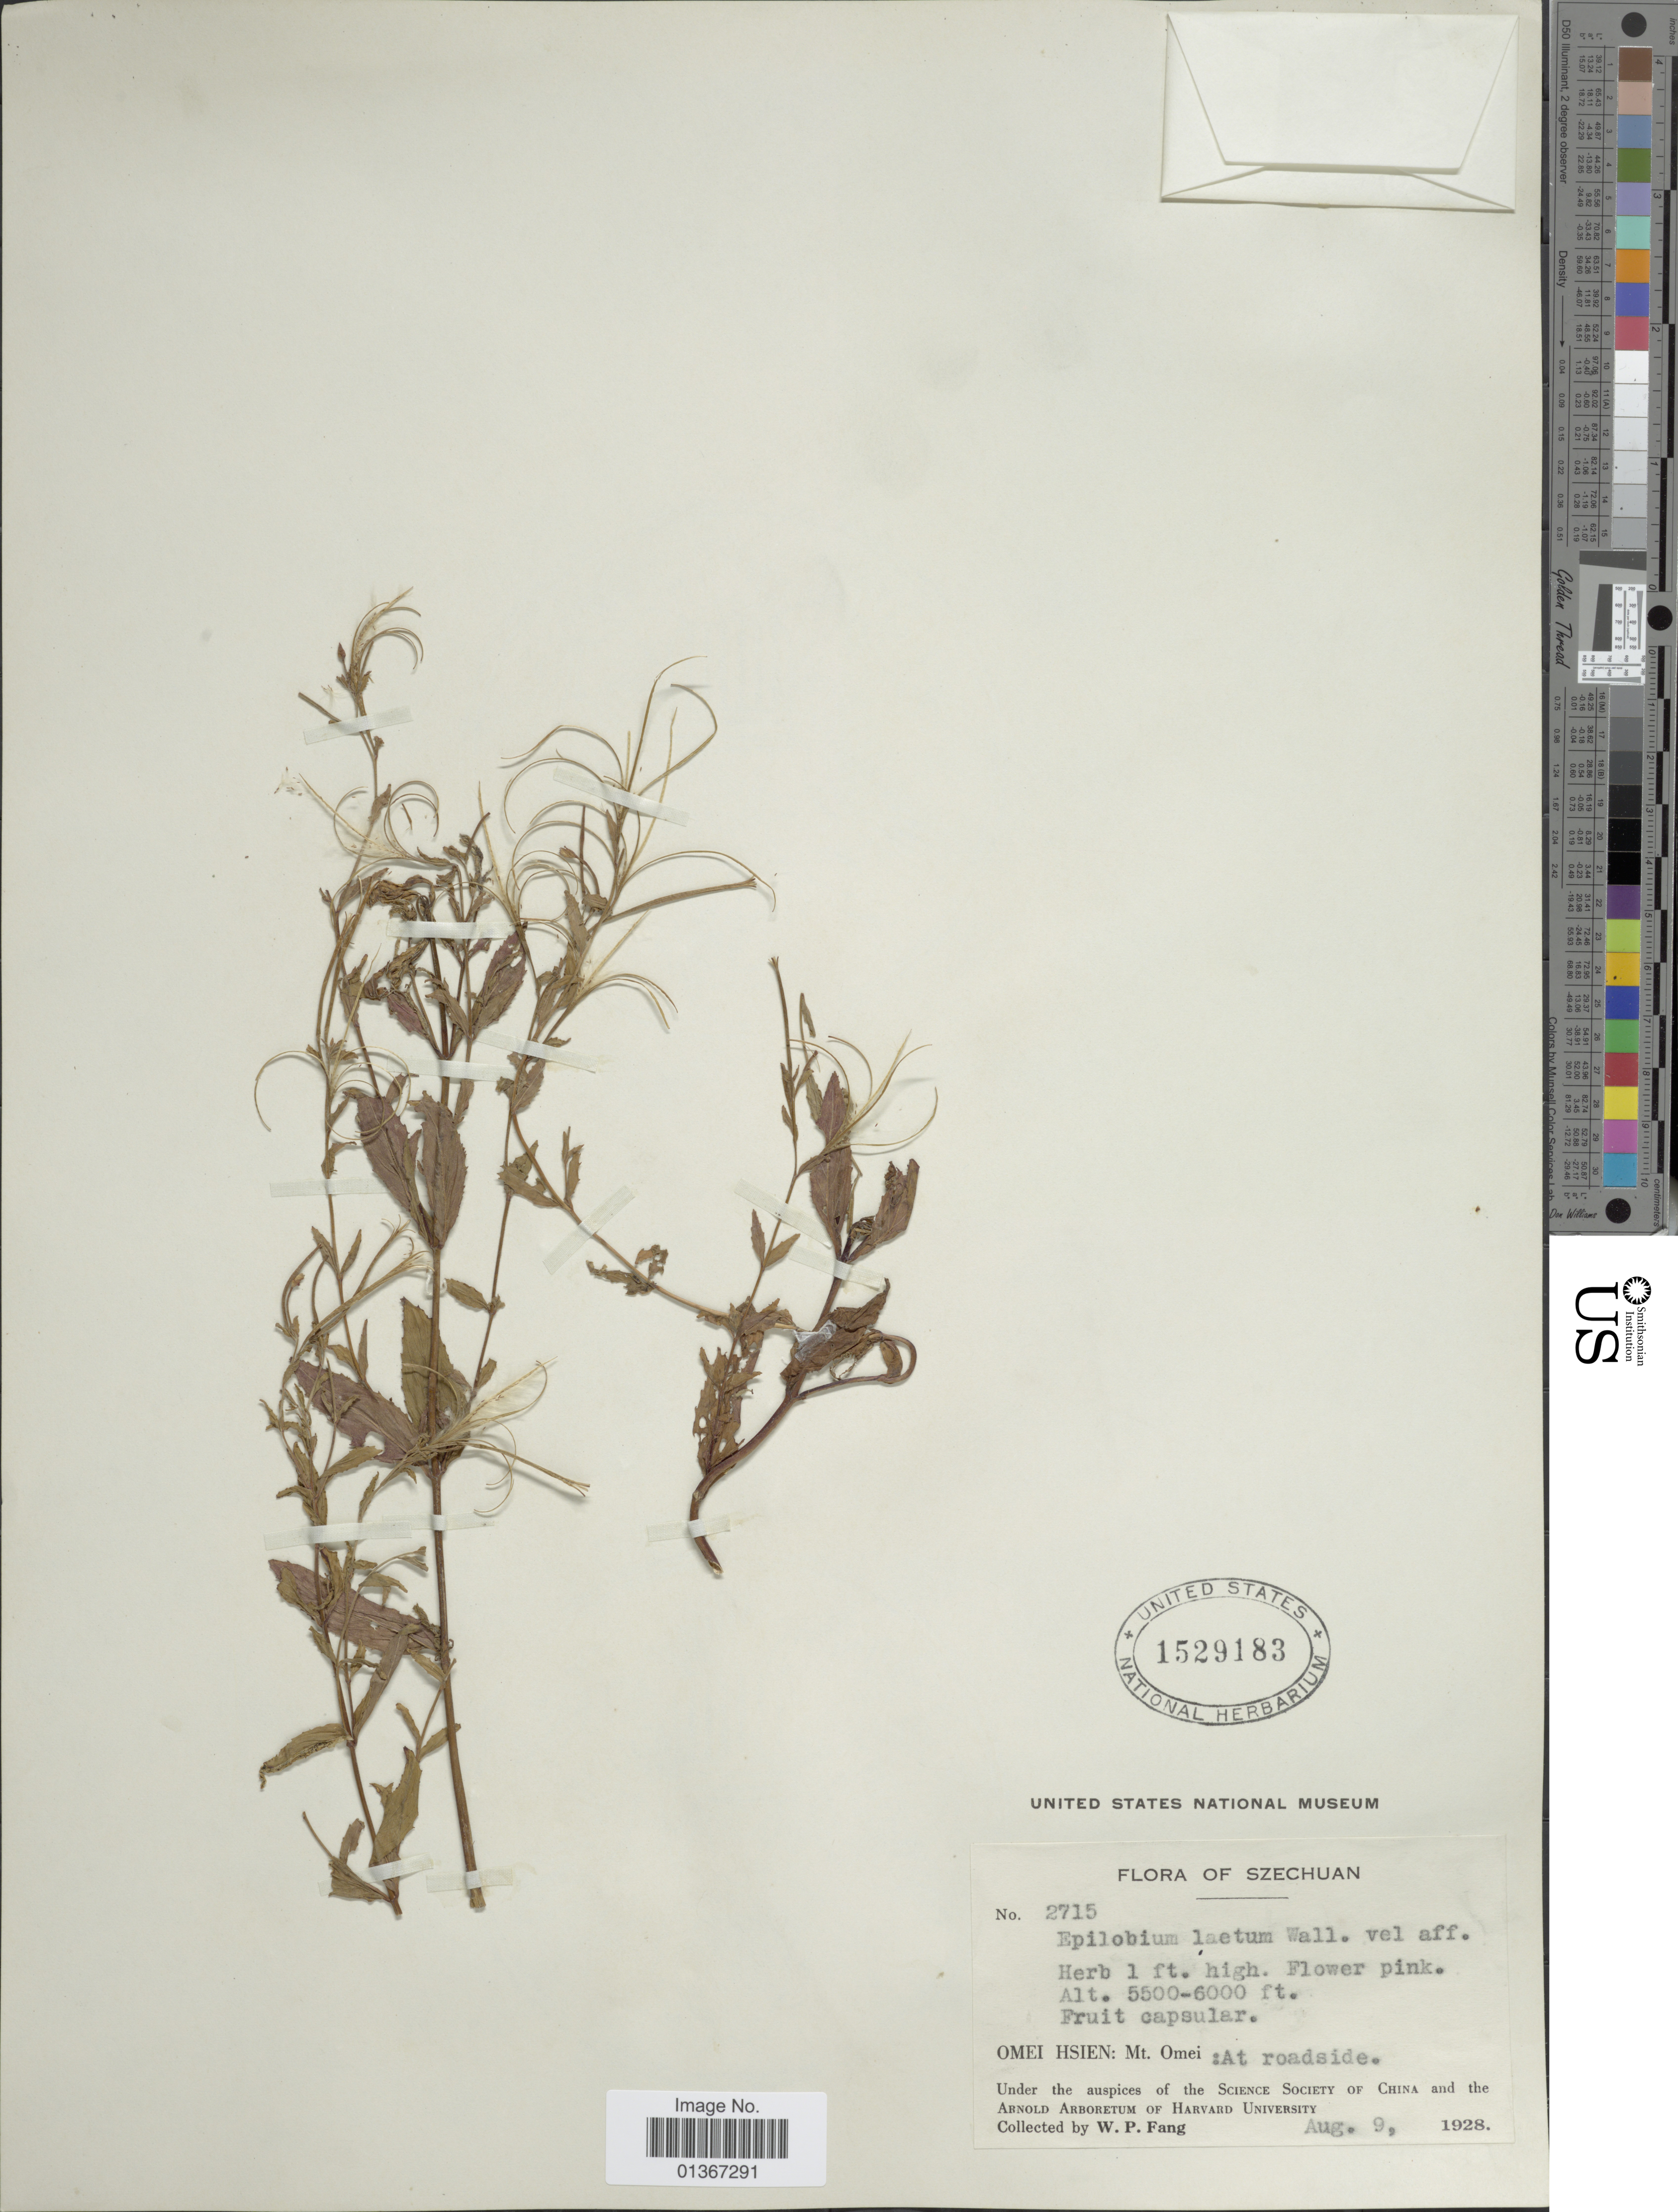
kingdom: Plantae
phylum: Tracheophyta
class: Magnoliopsida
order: Myrtales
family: Onagraceae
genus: Epilobium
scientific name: Epilobium amurense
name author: Hausskn.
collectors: W. P. Fang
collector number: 2715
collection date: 1928-08-09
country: China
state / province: Sichuan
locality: Szechuan. Omei Hsien: Mt. Omei.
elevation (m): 1676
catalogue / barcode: US 1529183